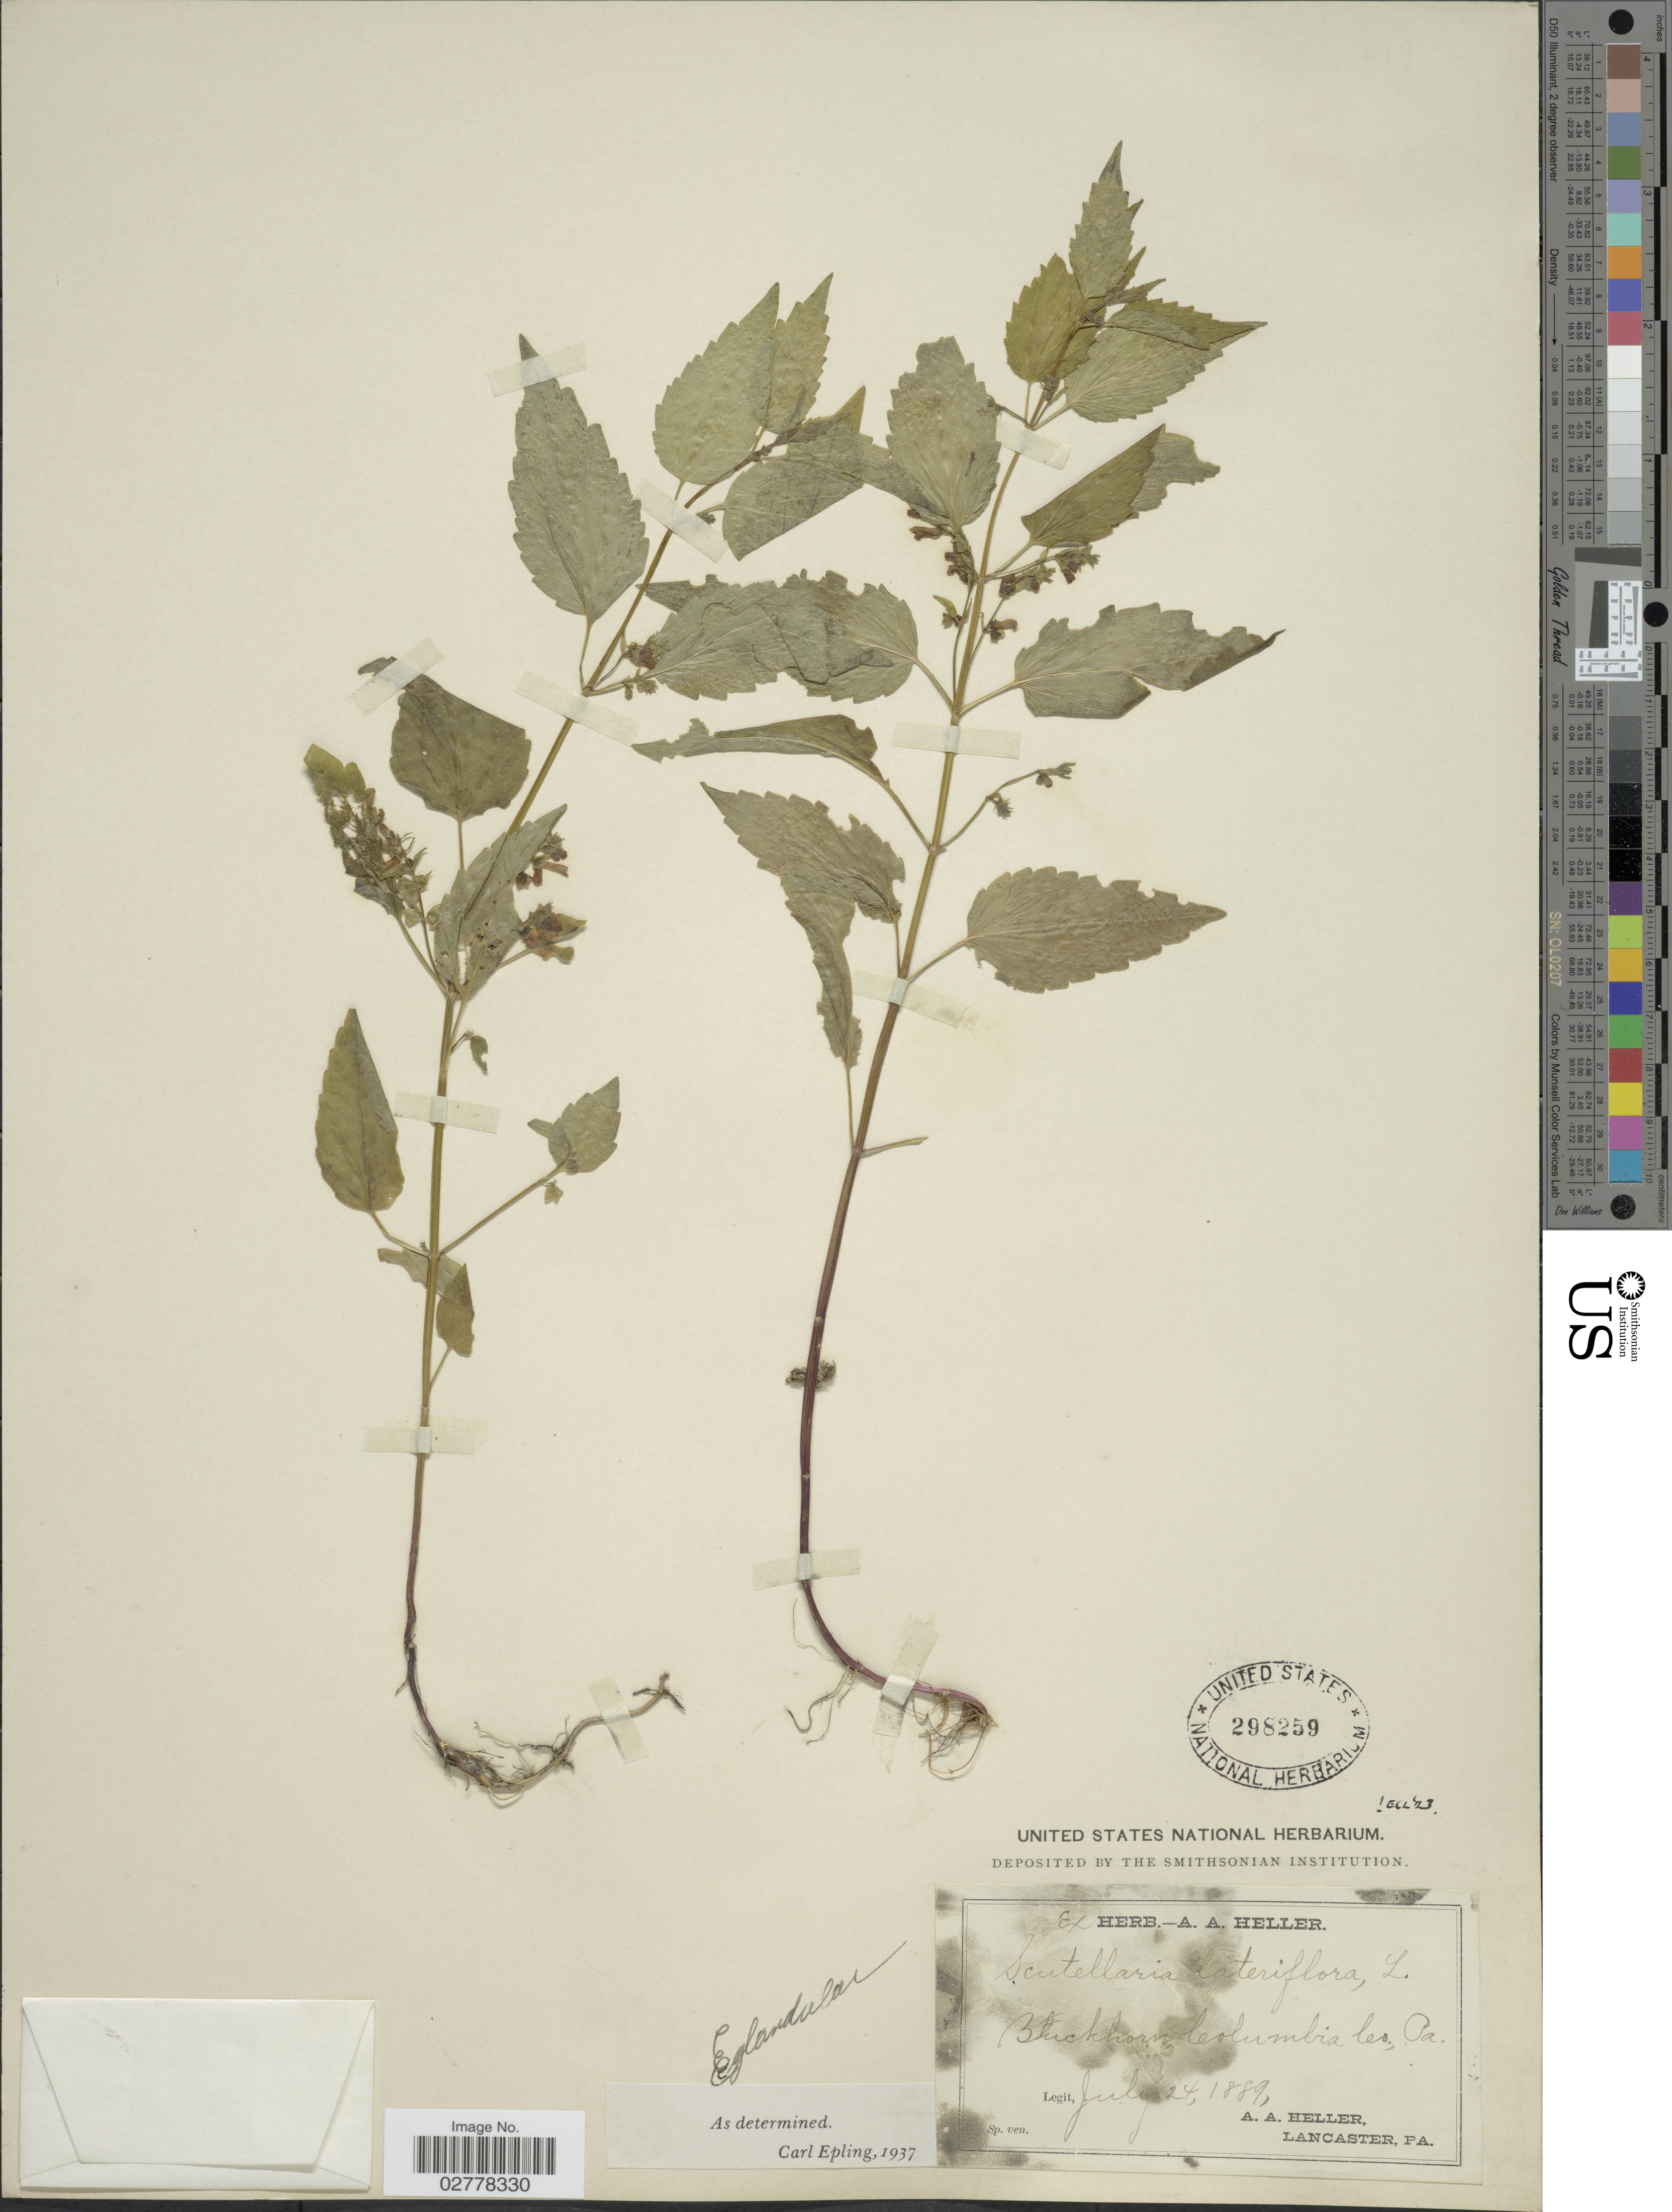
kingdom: Plantae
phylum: Tracheophyta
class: Magnoliopsida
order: Lamiales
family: Lamiaceae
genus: Scutellaria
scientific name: Scutellaria lateriflora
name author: L.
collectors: A. A. Heller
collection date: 1889-07-24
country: United States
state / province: Pennsylvania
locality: Buckhorn, Columbia Co.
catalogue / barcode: US 298259